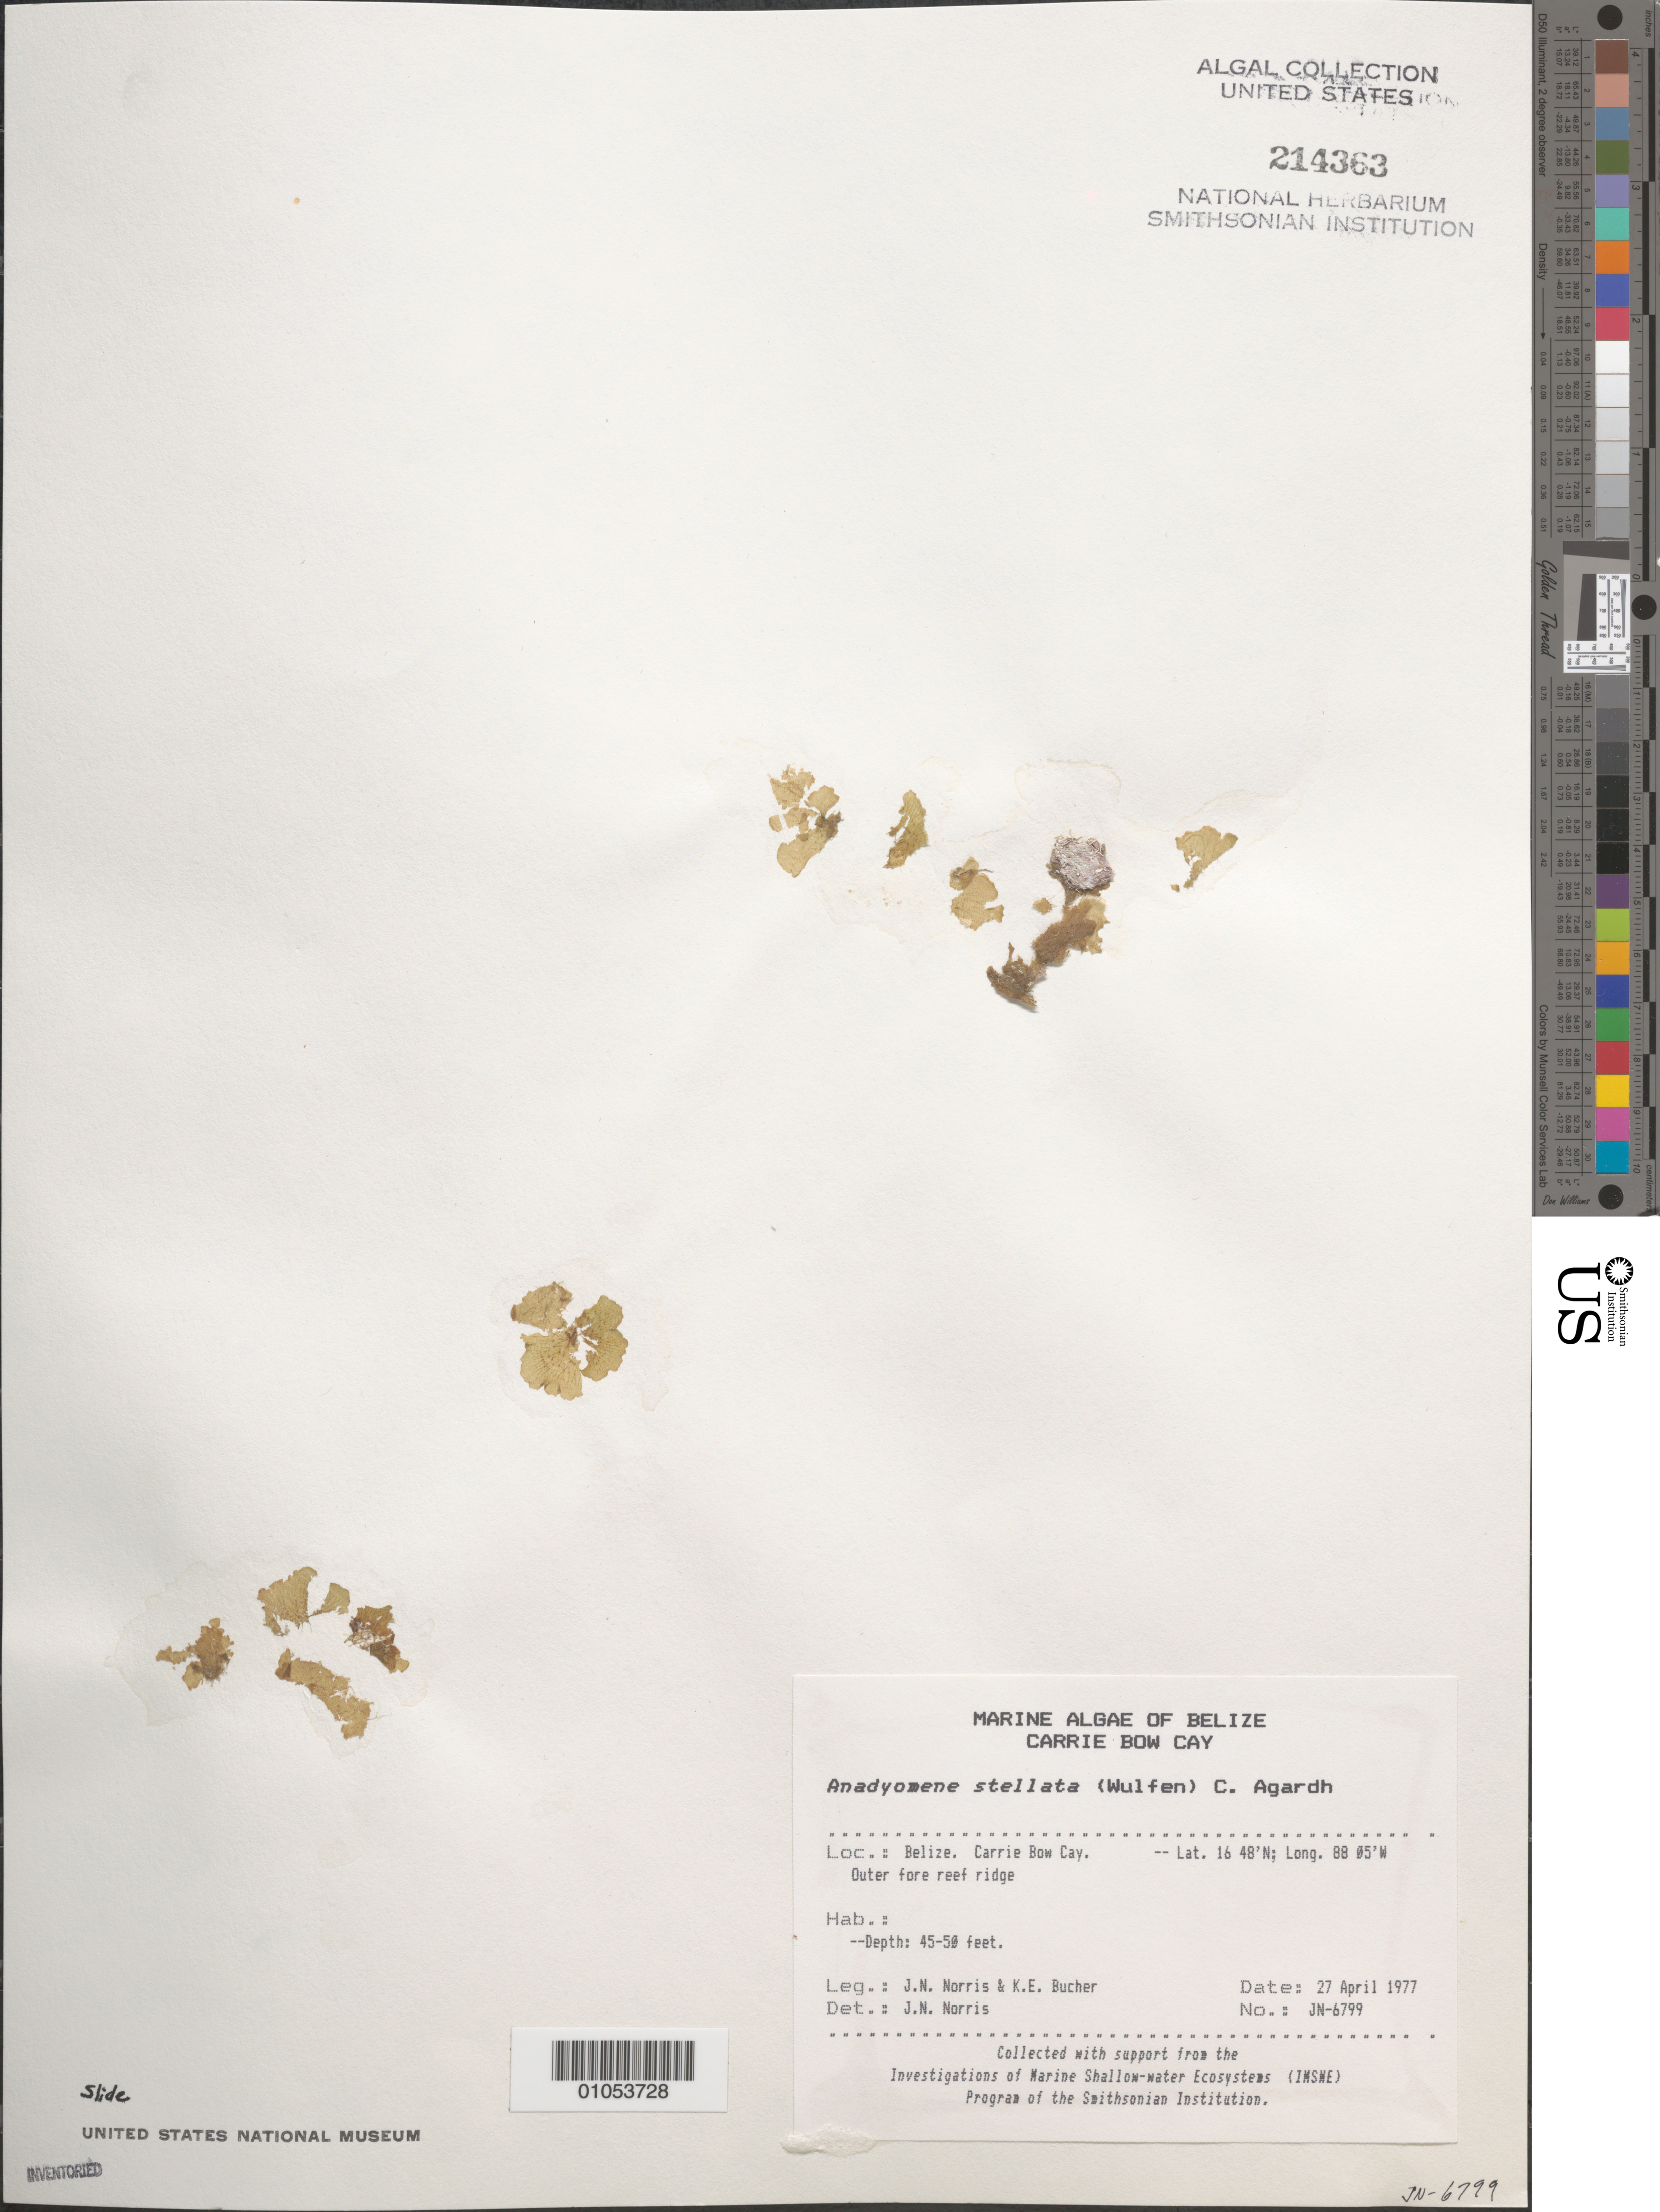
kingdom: Plantae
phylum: Chlorophyta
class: Ulvophyceae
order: Cladophorales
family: Anadyomenaceae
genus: Anadyomene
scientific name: Anadyomene stellata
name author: (Wulfen) C. Agardh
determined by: Norris, James N.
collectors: J. N. Norris & K. E. Bucher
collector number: JN-6799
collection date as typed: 27 Apr 1977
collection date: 1977-04-27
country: Belize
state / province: Stann Creek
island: Carrie Bow Cay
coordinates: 16 48'N, 88 05'W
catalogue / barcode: US 214363